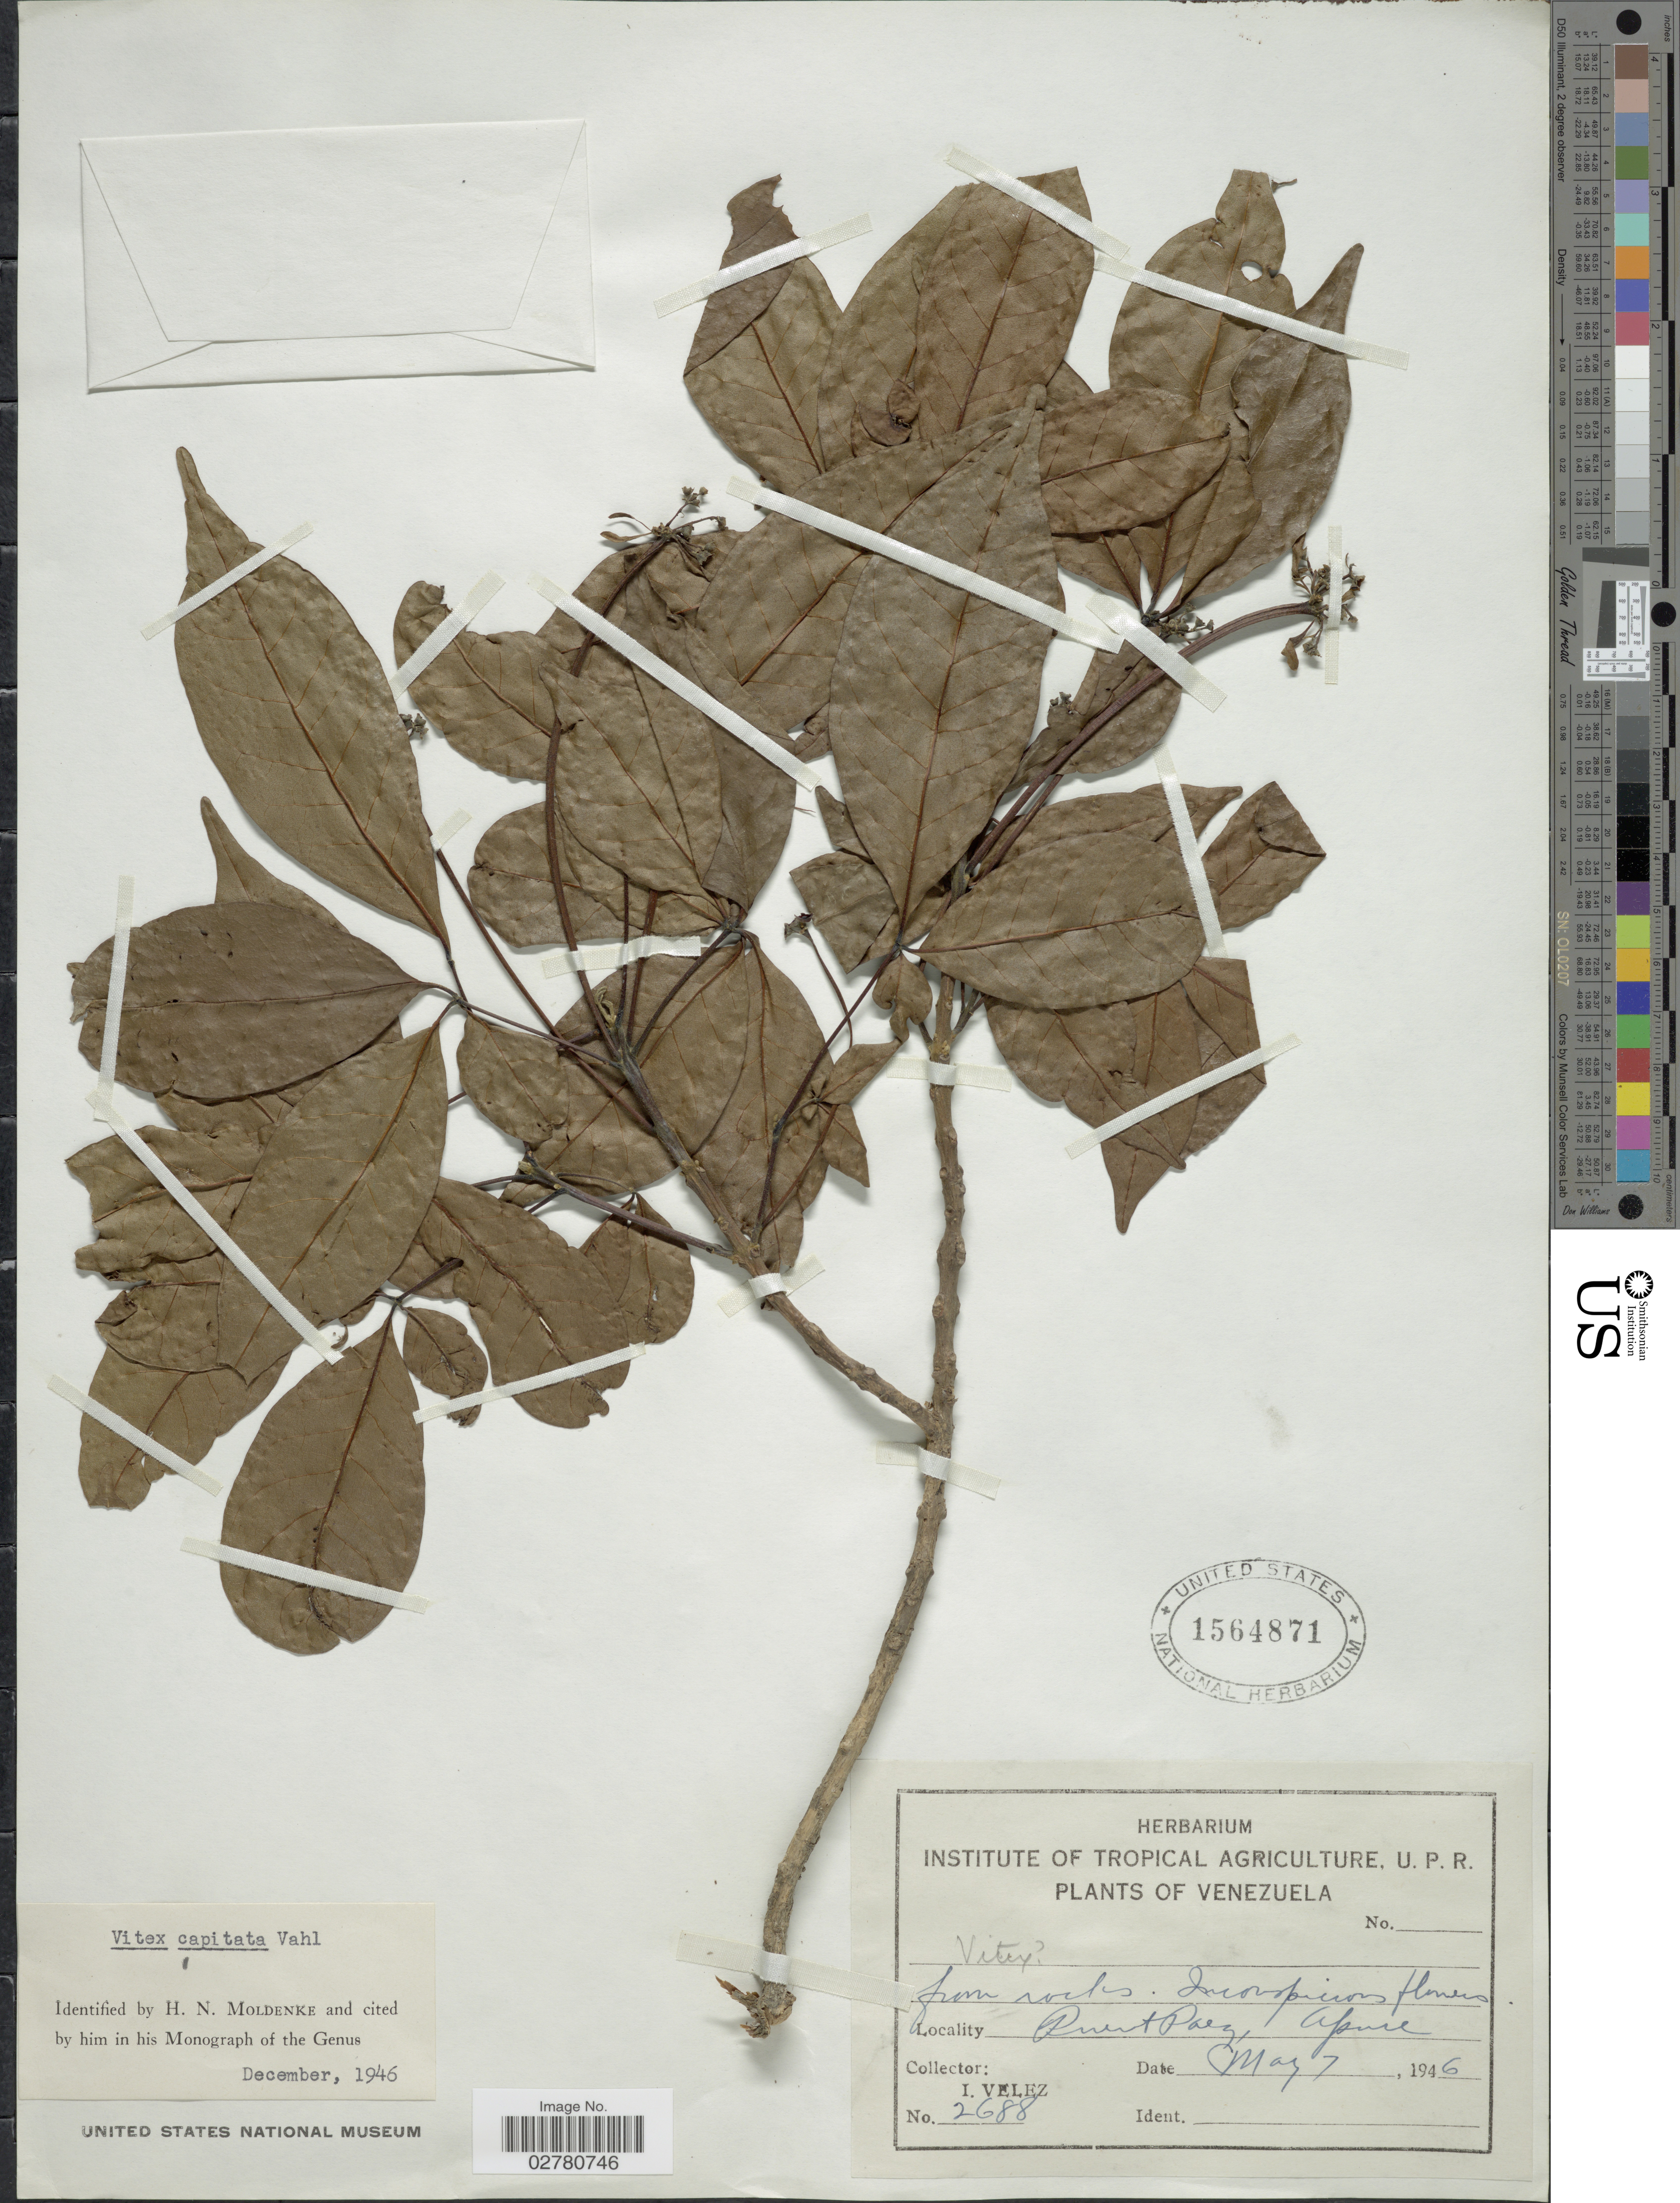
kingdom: Plantae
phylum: Tracheophyta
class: Magnoliopsida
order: Lamiales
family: Lamiaceae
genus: Vitex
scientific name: Vitex capitata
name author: Vahl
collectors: I. Velez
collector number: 2688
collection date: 1946-05-07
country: Venezuela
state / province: Apure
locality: Puerto Paez.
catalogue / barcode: US 1564871